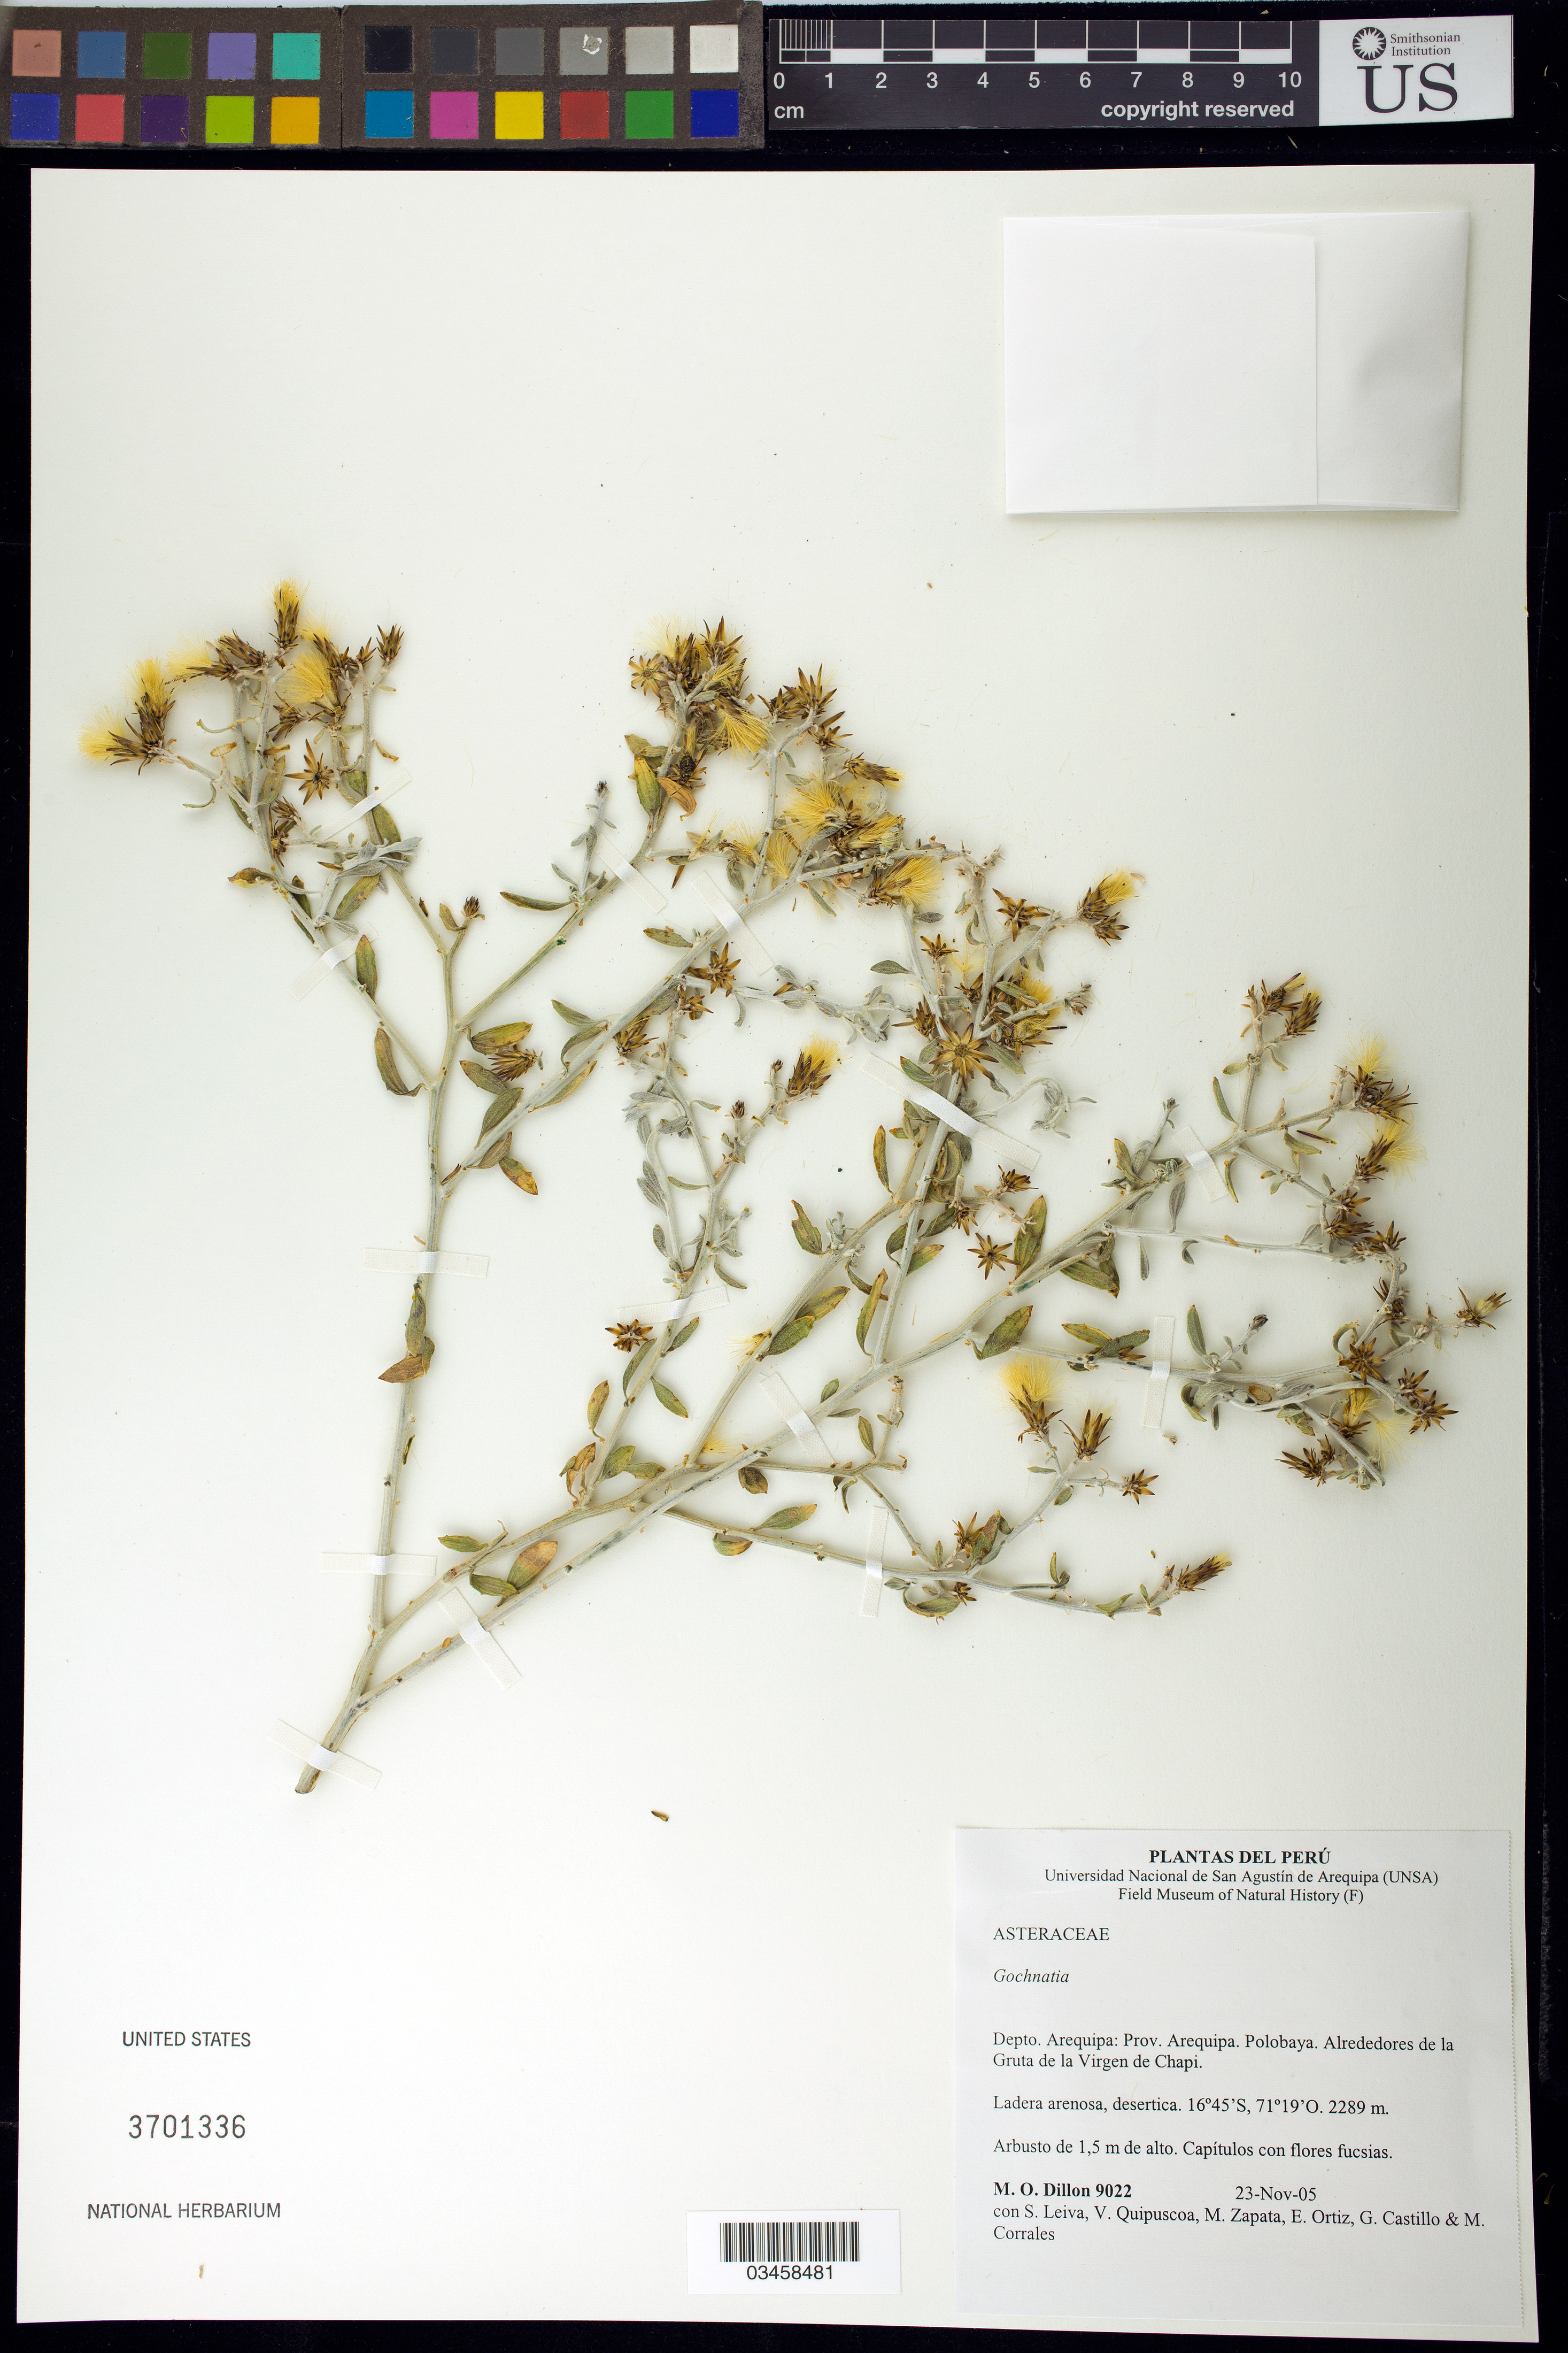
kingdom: Plantae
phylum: Tracheophyta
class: Magnoliopsida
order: Asterales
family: Asteraceae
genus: Gochnatia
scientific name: Gochnatia sp.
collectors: M. O. Dillon, V. Quipuscoa, E. Ortiz, M. Corrales, G. Castillo C., S. Leiva & M. Zapata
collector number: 9022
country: Peru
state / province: Arequipa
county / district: Arequipa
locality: Polobaya, Alrededores de la Gruta de la Virgen de Chapi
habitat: Formacion de Lomas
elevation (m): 2289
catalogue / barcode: US 3701336